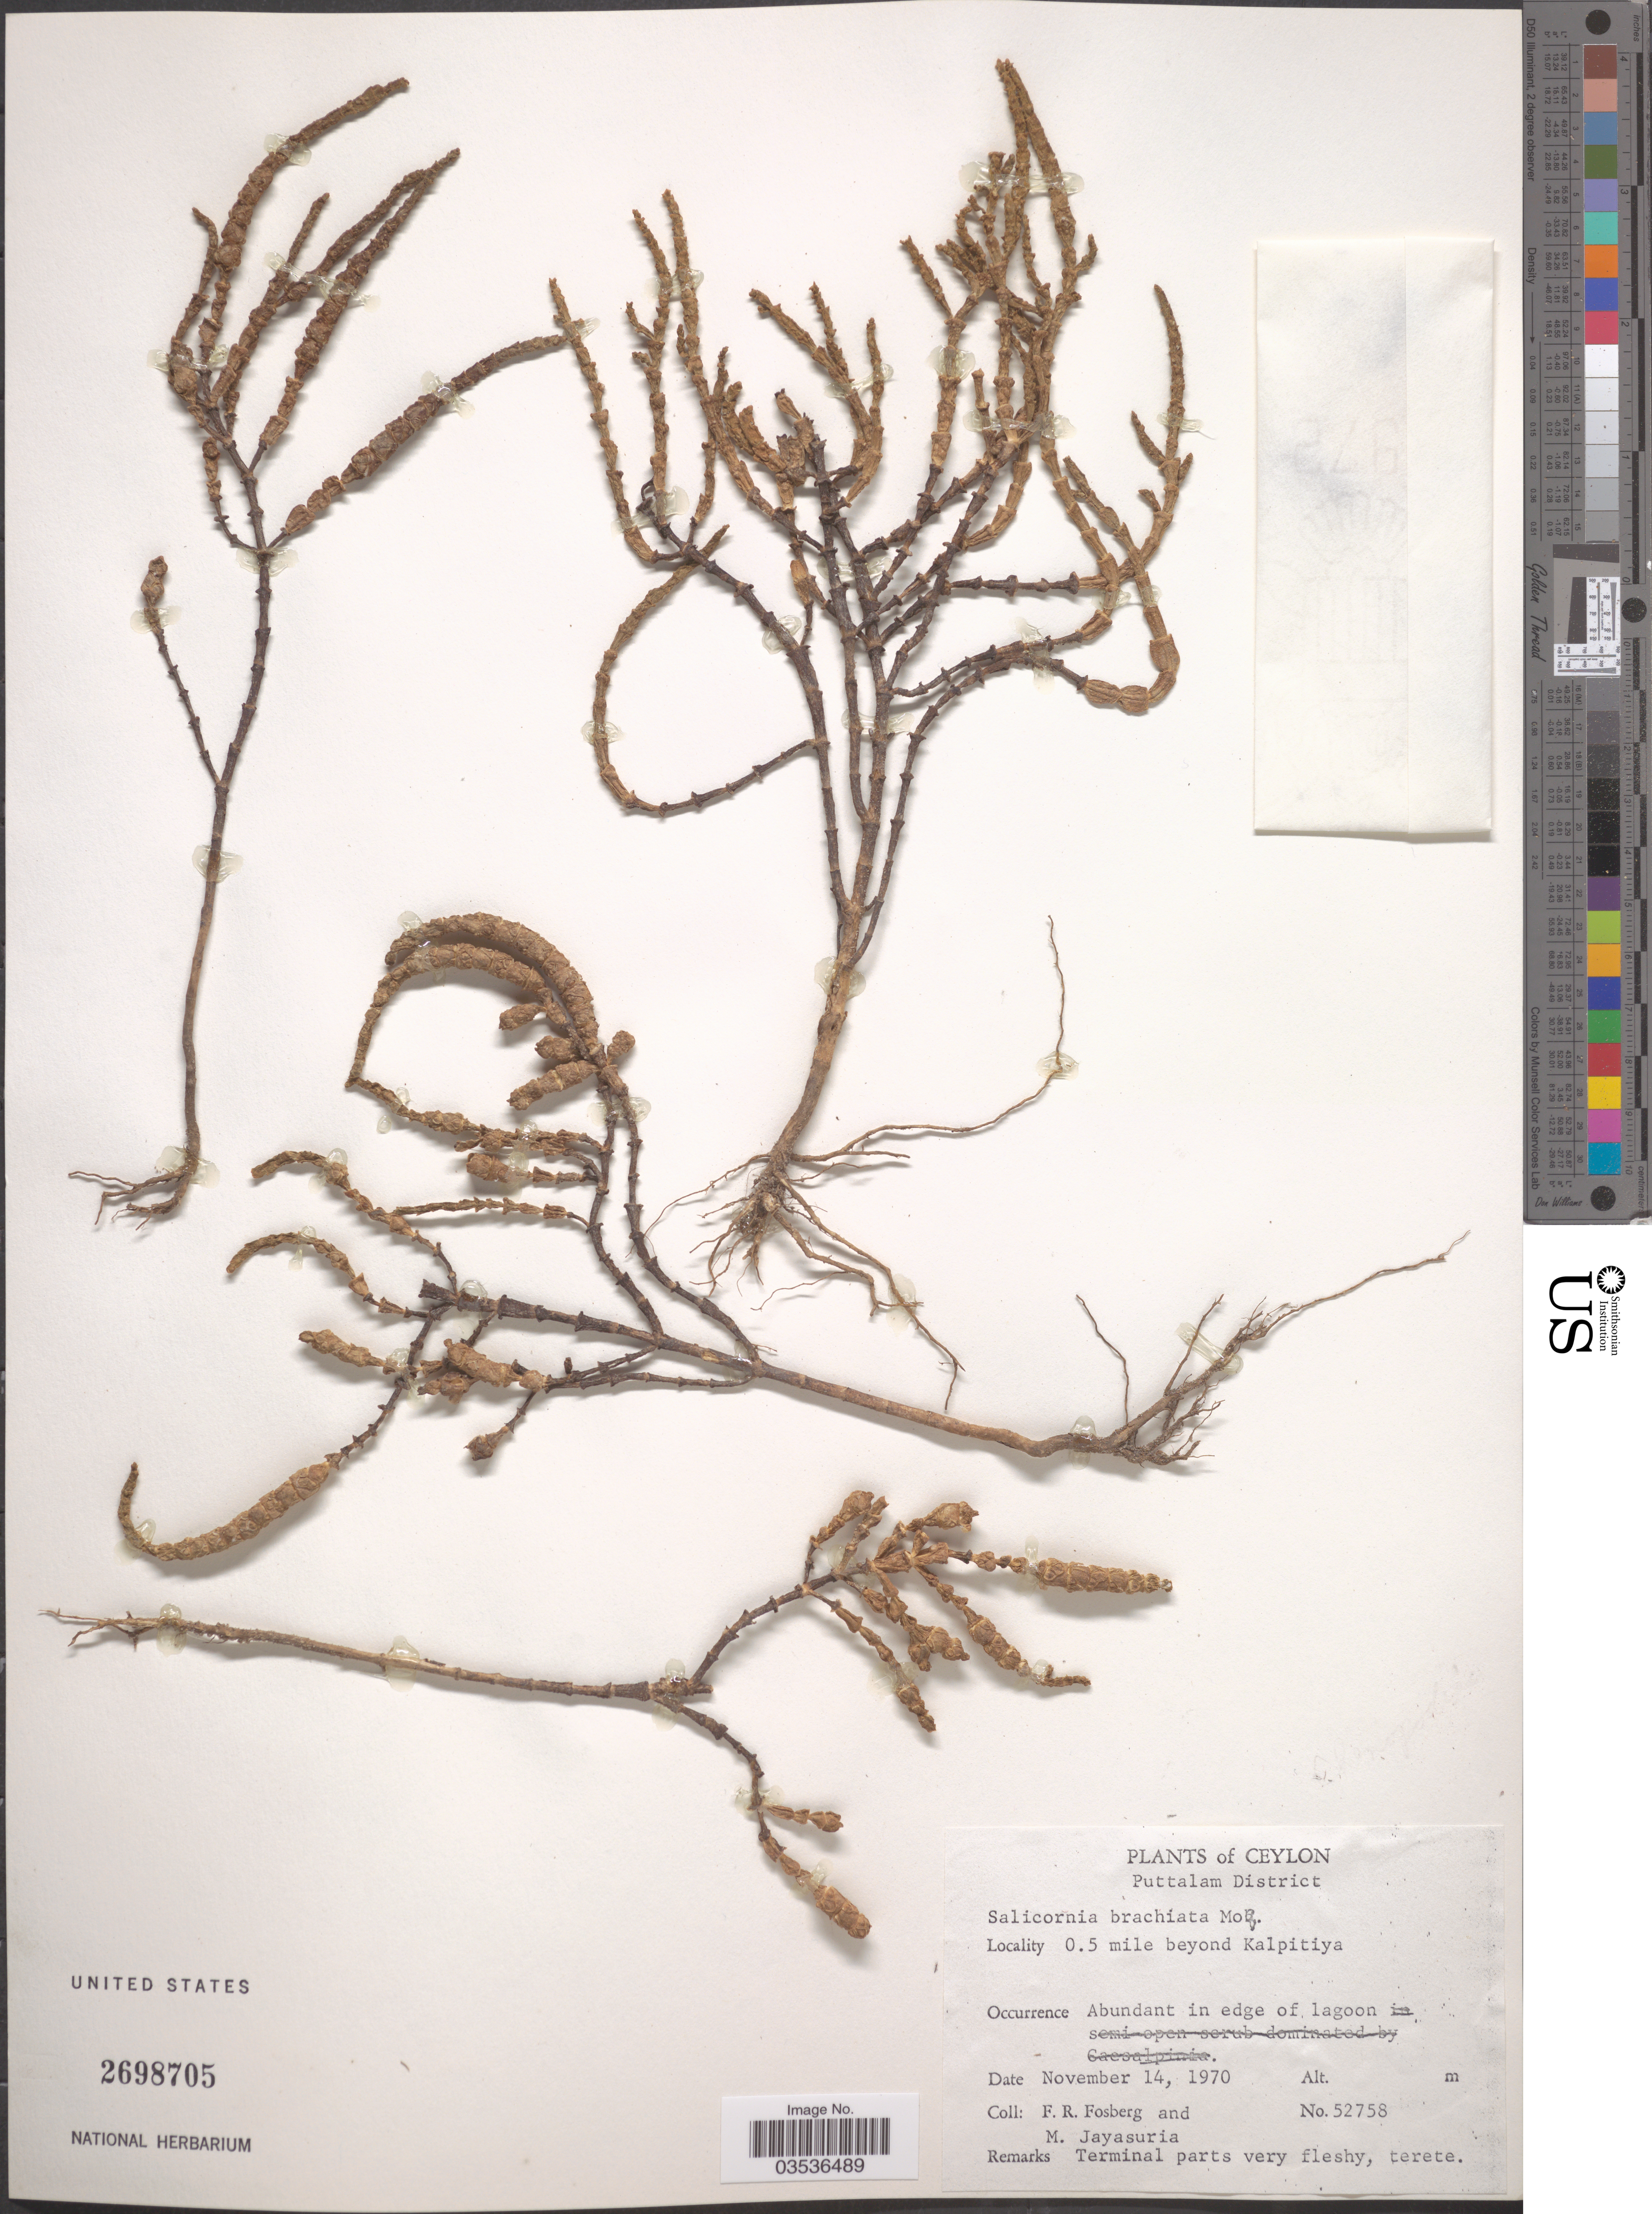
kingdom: Plantae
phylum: Tracheophyta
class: Magnoliopsida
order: Caryophyllales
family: Amaranthaceae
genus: Salicornia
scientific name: Salicornia brachiata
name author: Miq.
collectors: F. R. Fosberg & M. Jayasuria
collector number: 52758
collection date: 1970-11-14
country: Sri Lanka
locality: Ceylon. Puttalam District. 0.5 mile beyond Kalpitiya.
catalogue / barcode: US 2698705